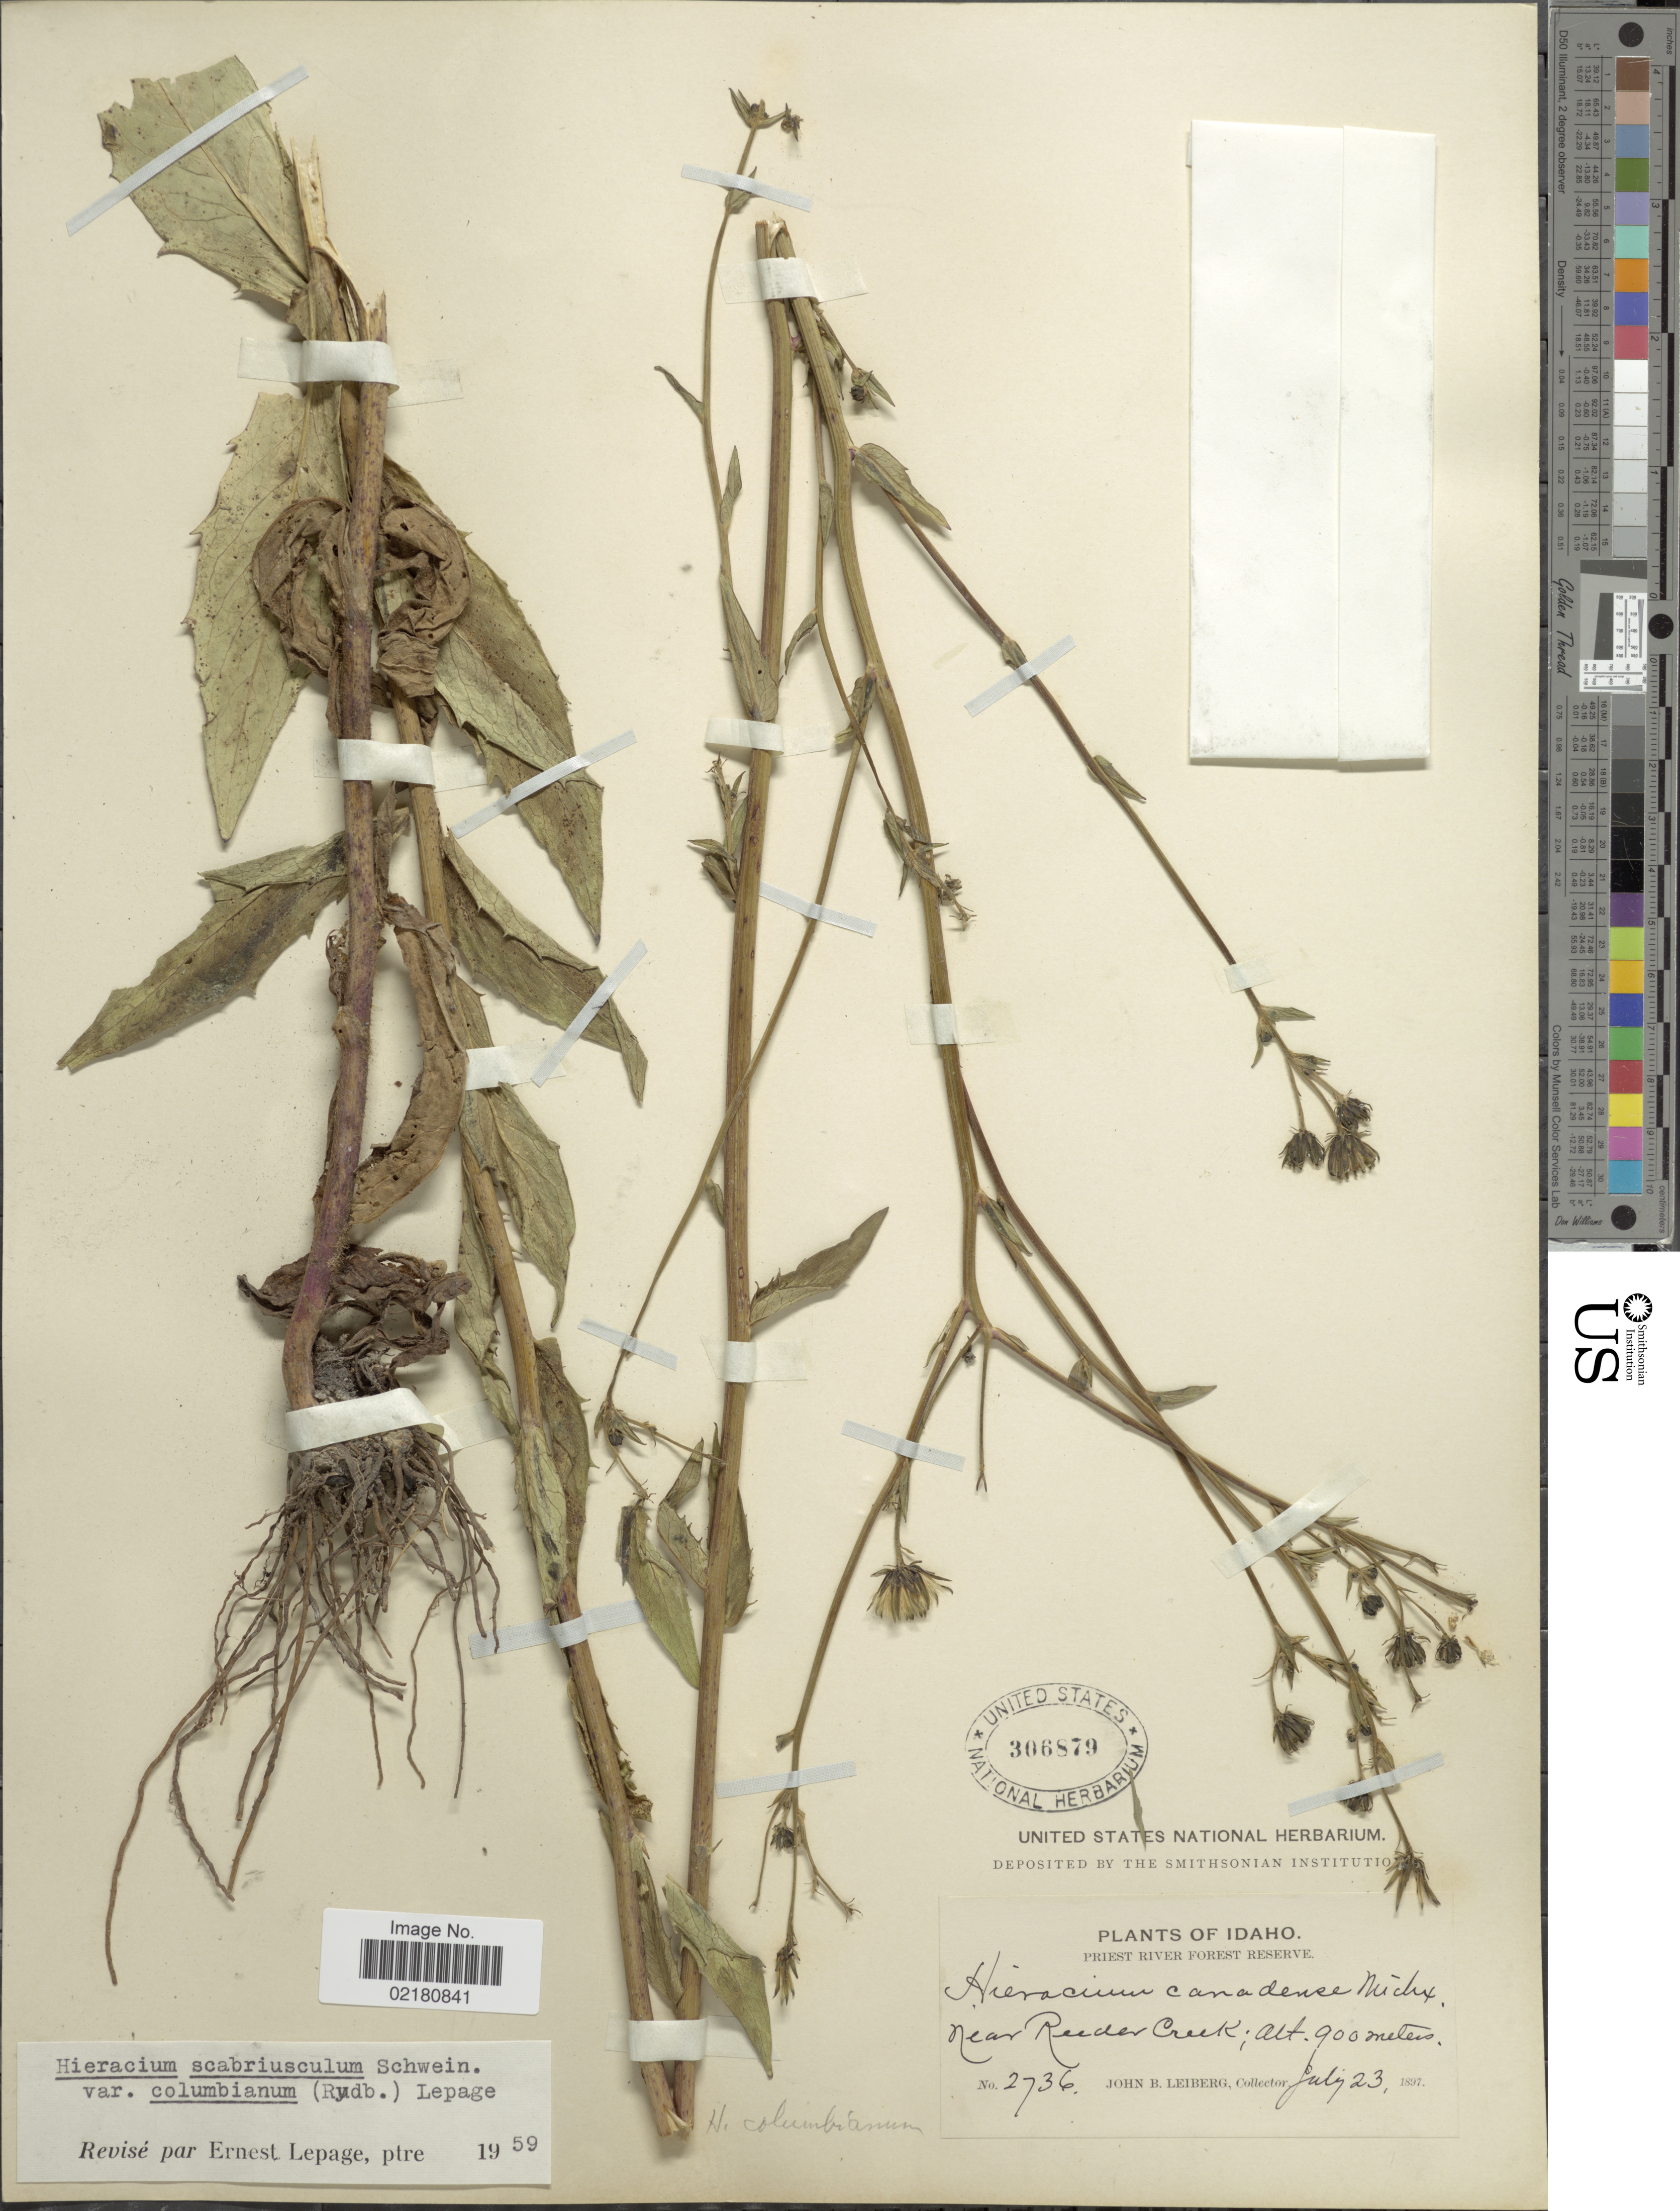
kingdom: Plantae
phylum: Tracheophyta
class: Magnoliopsida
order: Asterales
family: Asteraceae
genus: Hieracium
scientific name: Hieracium umbellatum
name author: L.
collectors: J. B. Leiberg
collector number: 2736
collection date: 1897-07-23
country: United States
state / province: Idaho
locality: Priest river forest reserve. Near Reeder Creek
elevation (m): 900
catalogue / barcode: US 306879